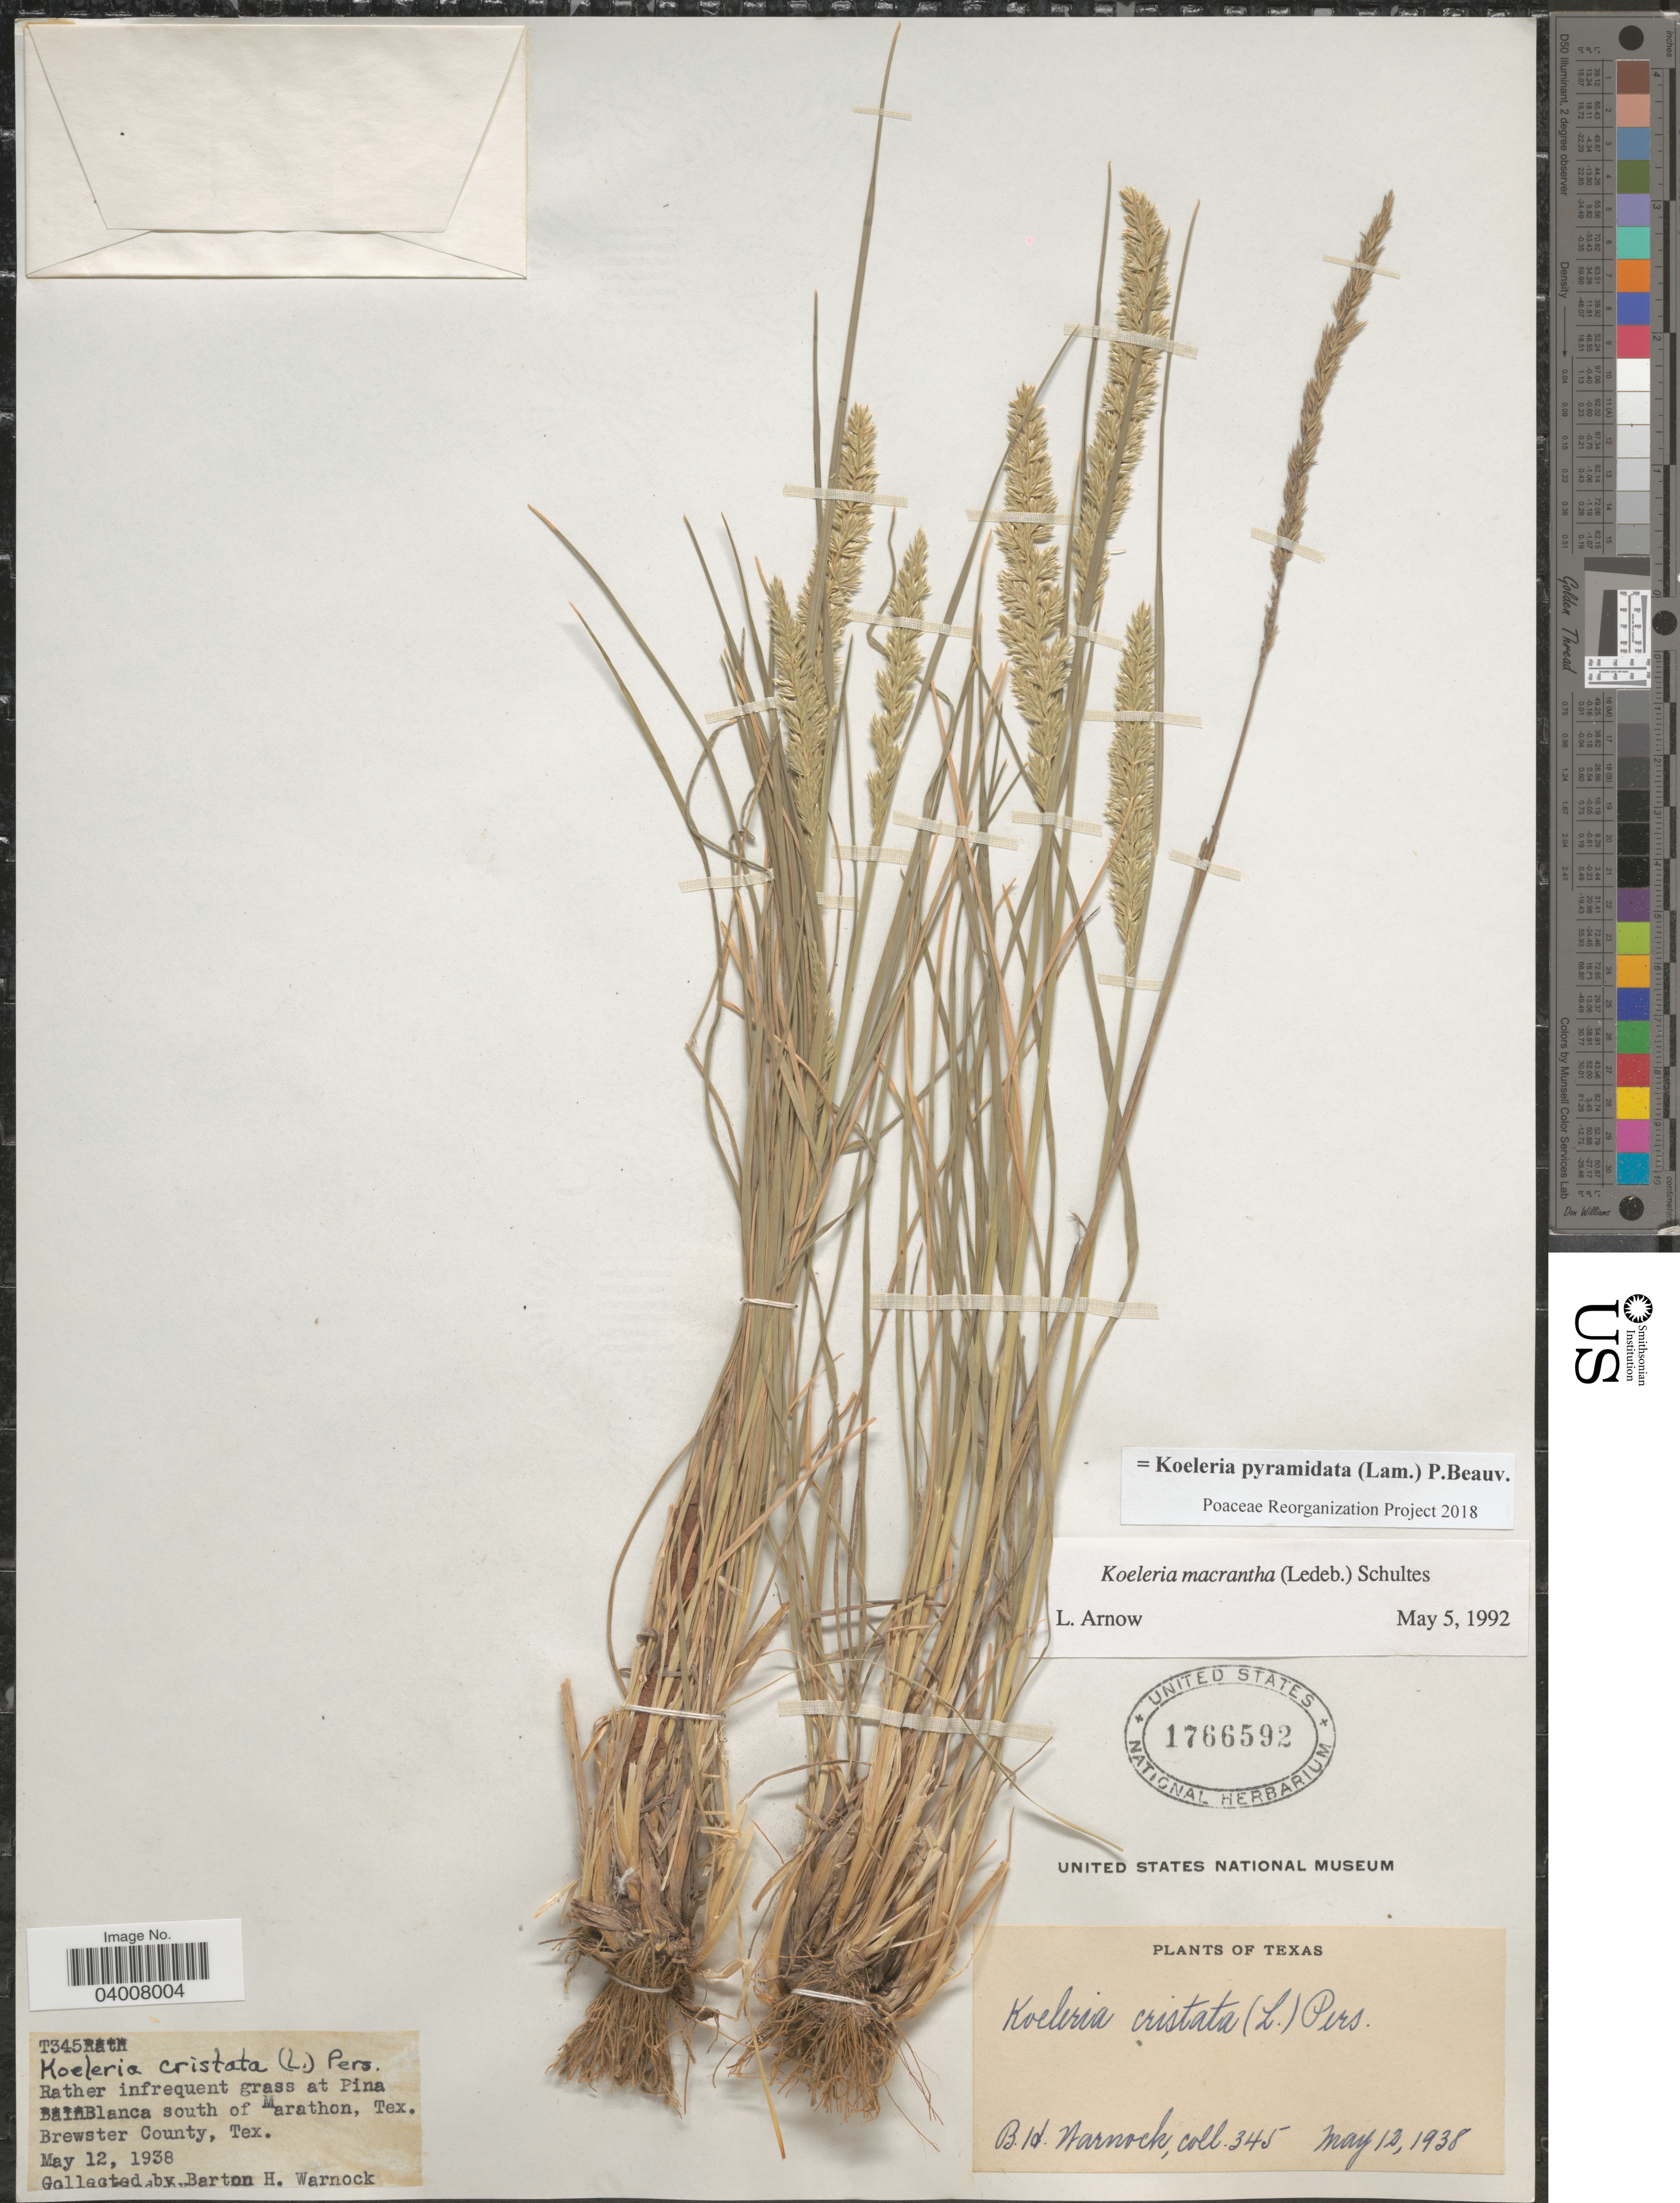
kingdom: Plantae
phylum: Tracheophyta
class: Liliopsida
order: Poales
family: Poaceae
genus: Koeleria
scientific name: Koeleria pyramidata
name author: (Lam.) P. Beauv.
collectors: B. H. Warnock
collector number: T345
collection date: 1938-05-12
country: United States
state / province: Texas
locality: At Pina Blanca south of Marathon, Brewster County.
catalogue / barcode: US 1766592